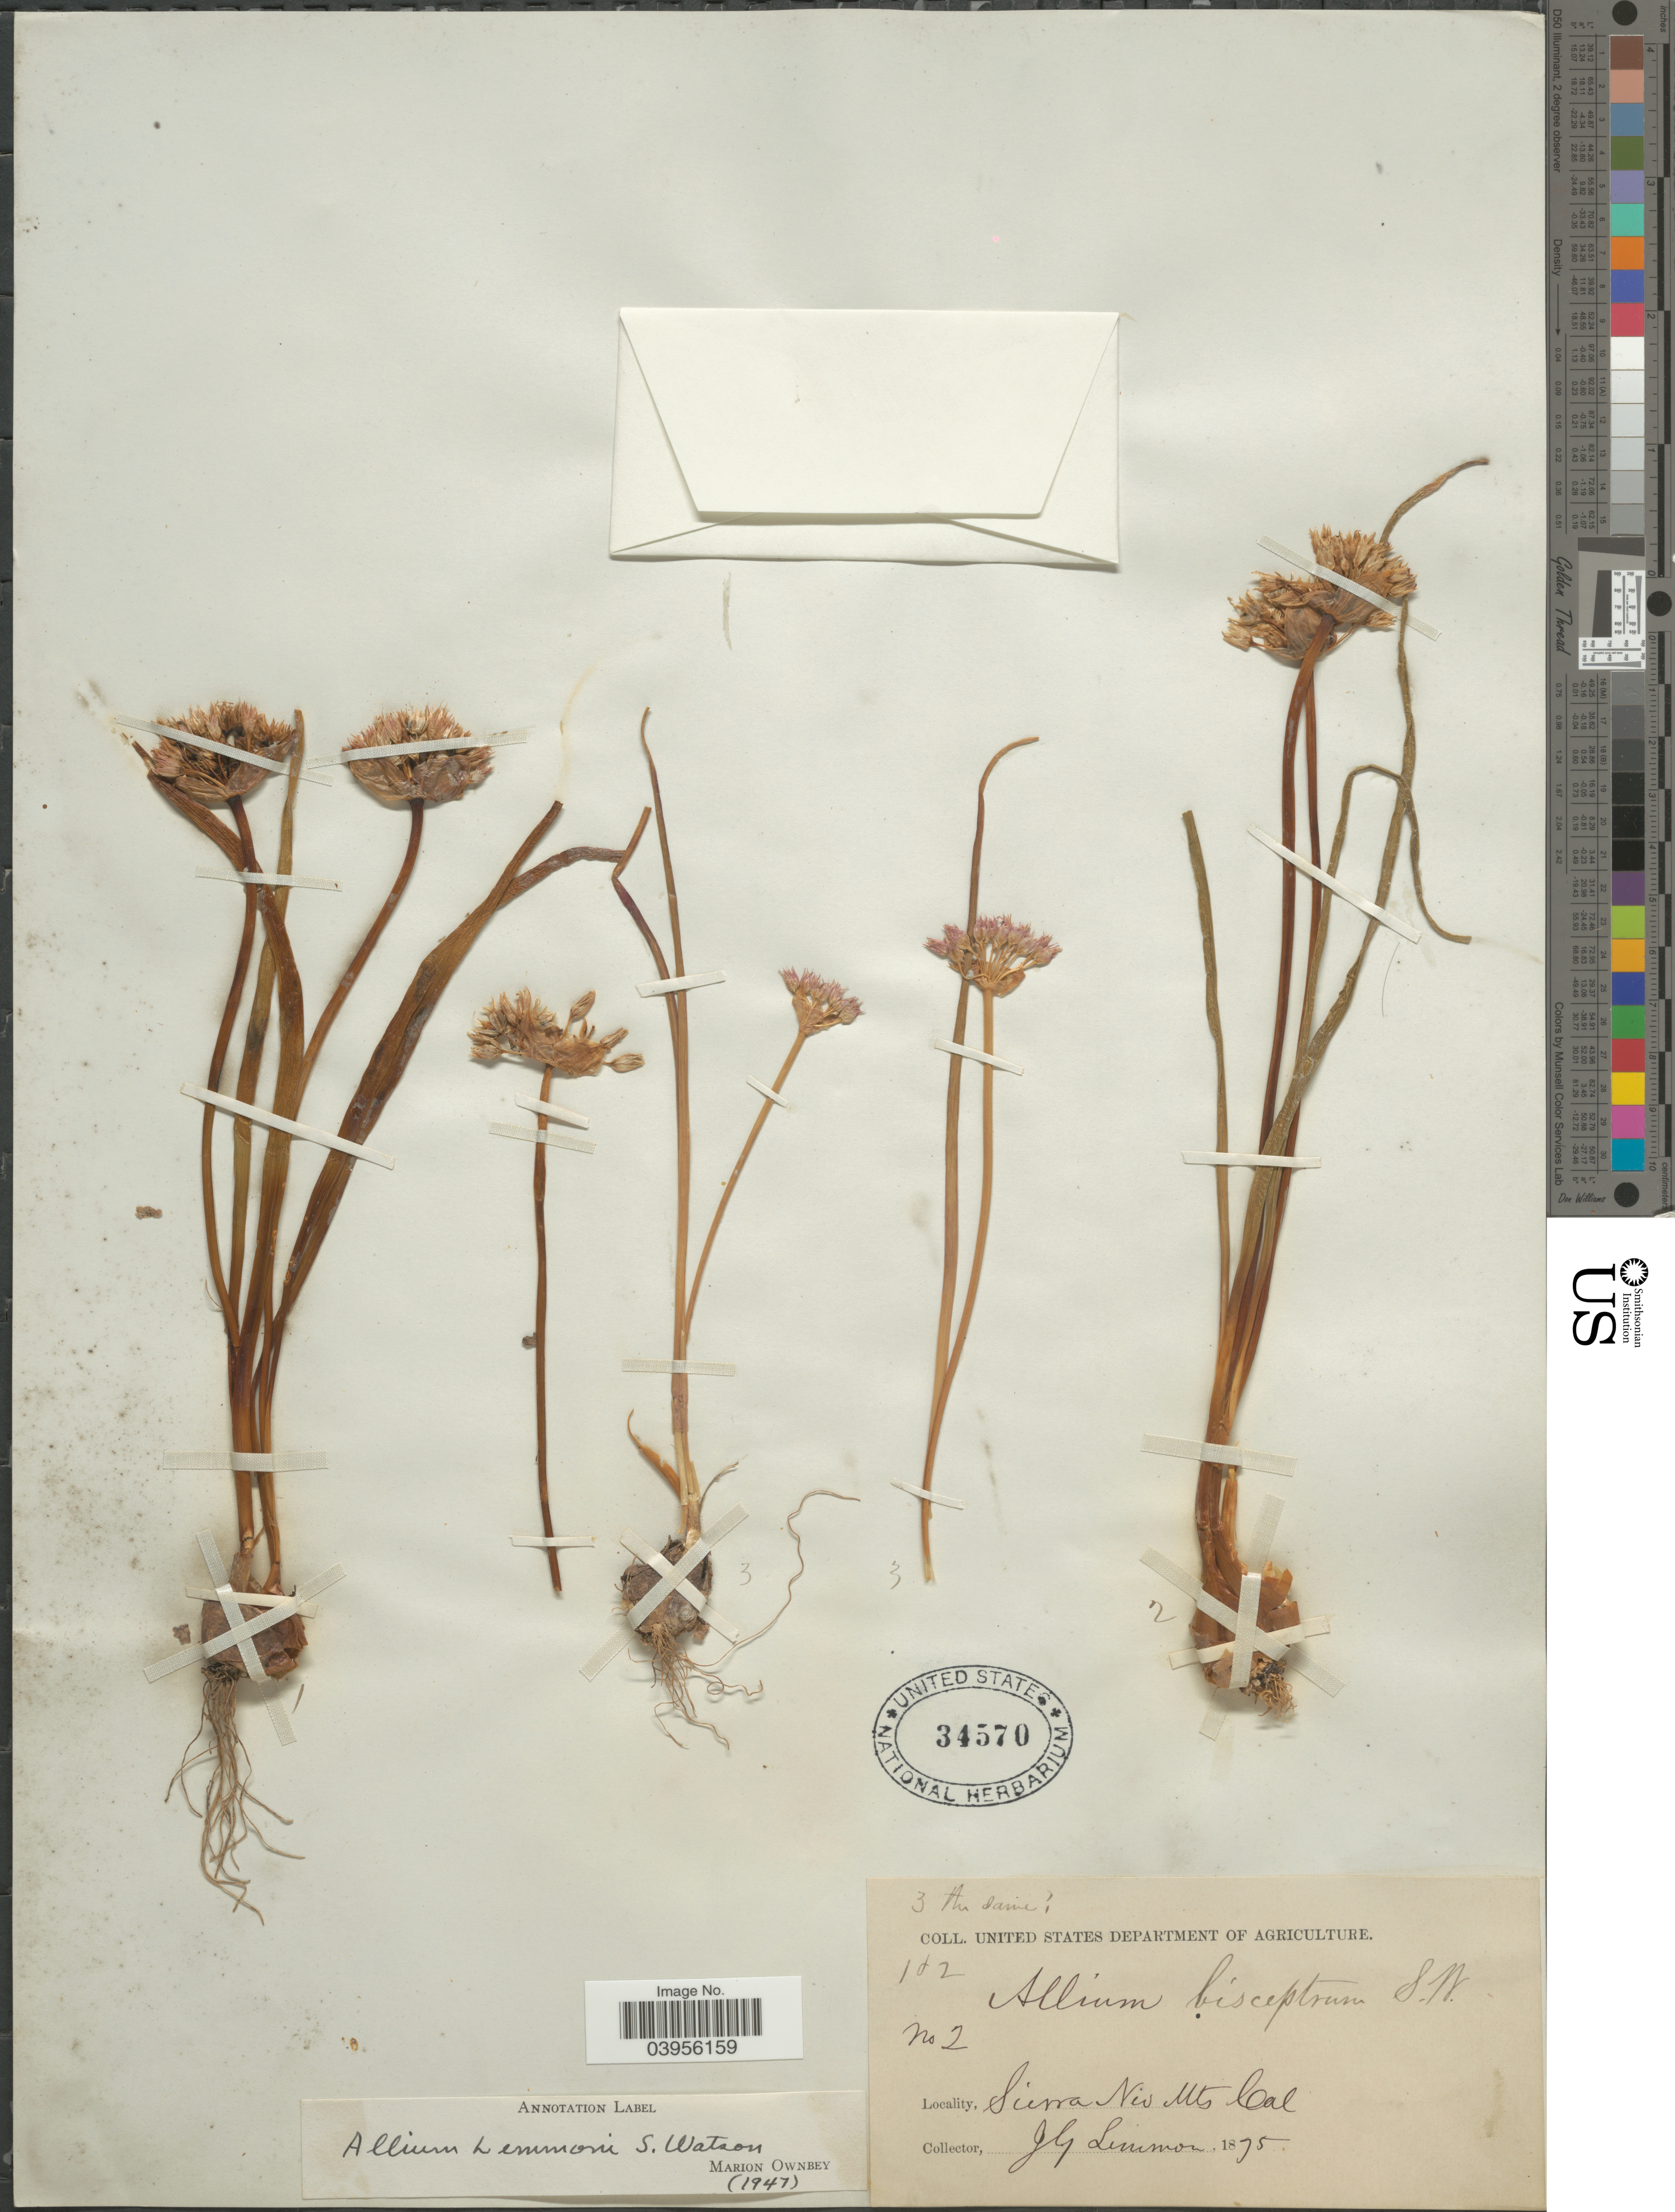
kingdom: Plantae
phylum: Tracheophyta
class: Liliopsida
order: Asparagales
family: Amaryllidaceae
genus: Allium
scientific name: Allium lemmonii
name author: S. Watson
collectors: J. Lemmon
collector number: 2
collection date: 1875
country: United States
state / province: California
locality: Sierra Nev Mts. Cal.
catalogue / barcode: US 34570